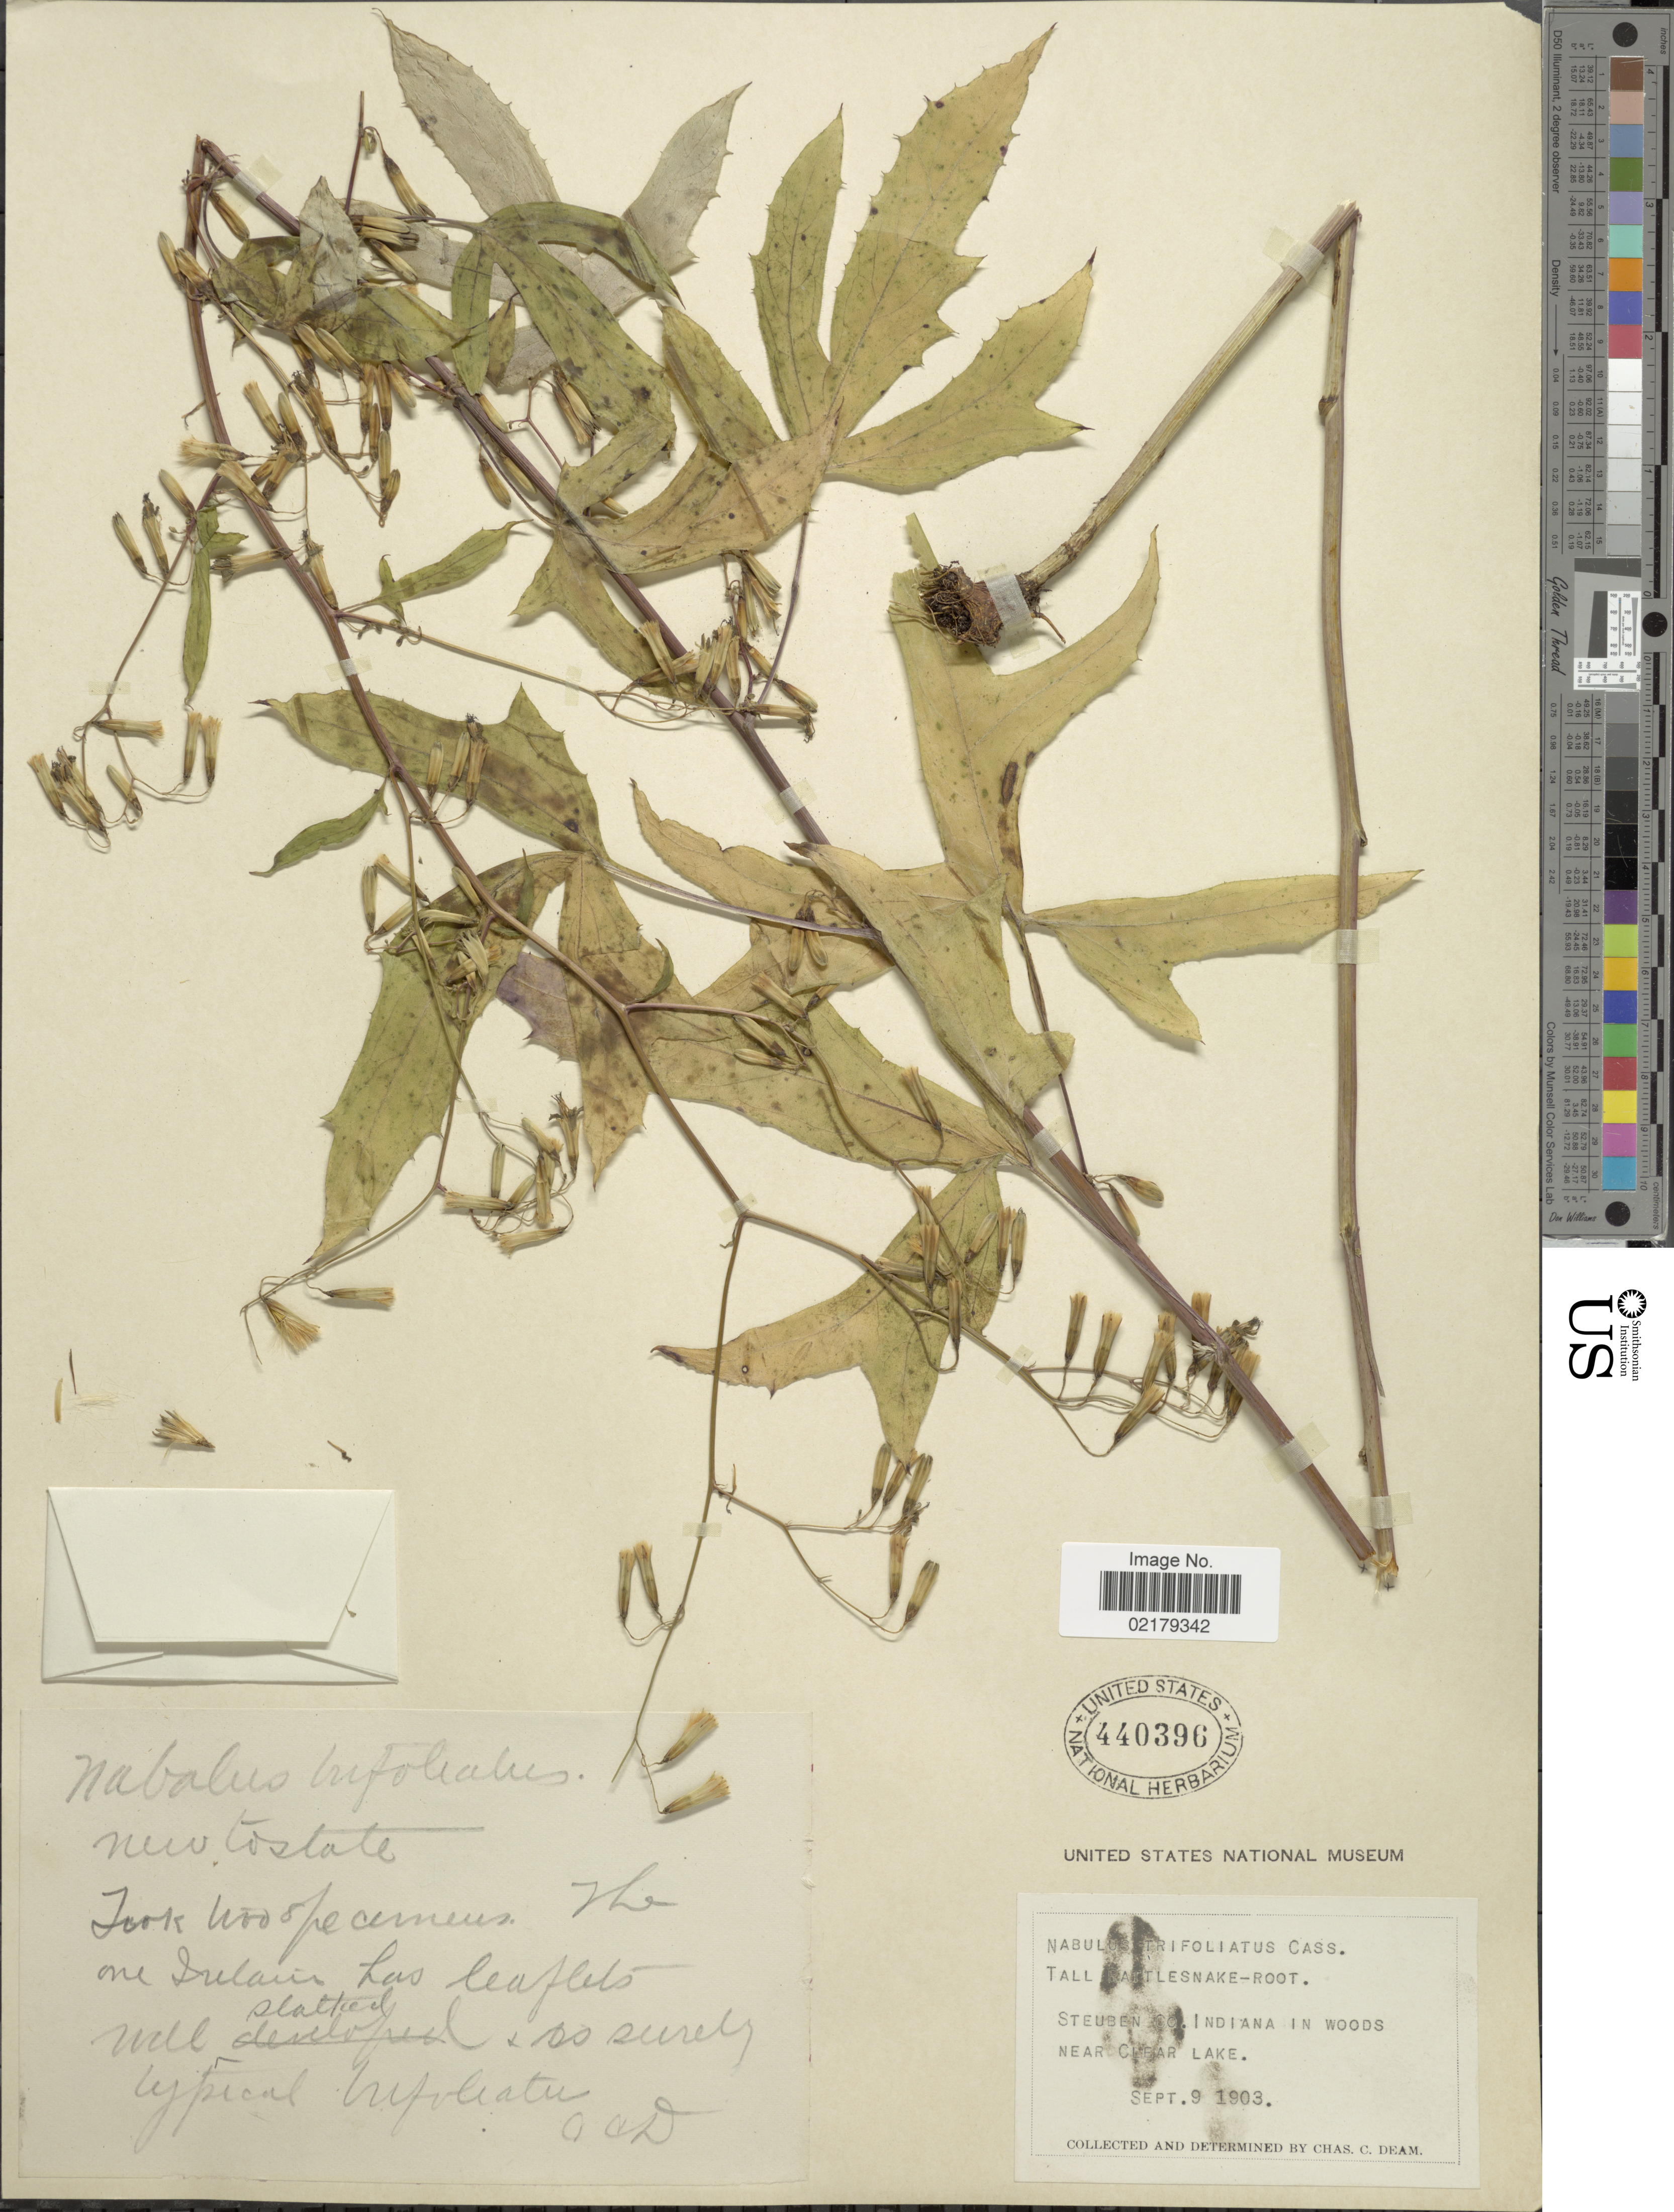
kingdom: Plantae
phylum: Tracheophyta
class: Magnoliopsida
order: Asterales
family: Asteraceae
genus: Nabalus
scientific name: Nabalus trifoliolatus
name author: Cass.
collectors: C. Deam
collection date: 1903-09-09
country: United States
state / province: Indiana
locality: Steuben Co. Indiana in Woods near Clear Lake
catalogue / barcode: US 440396